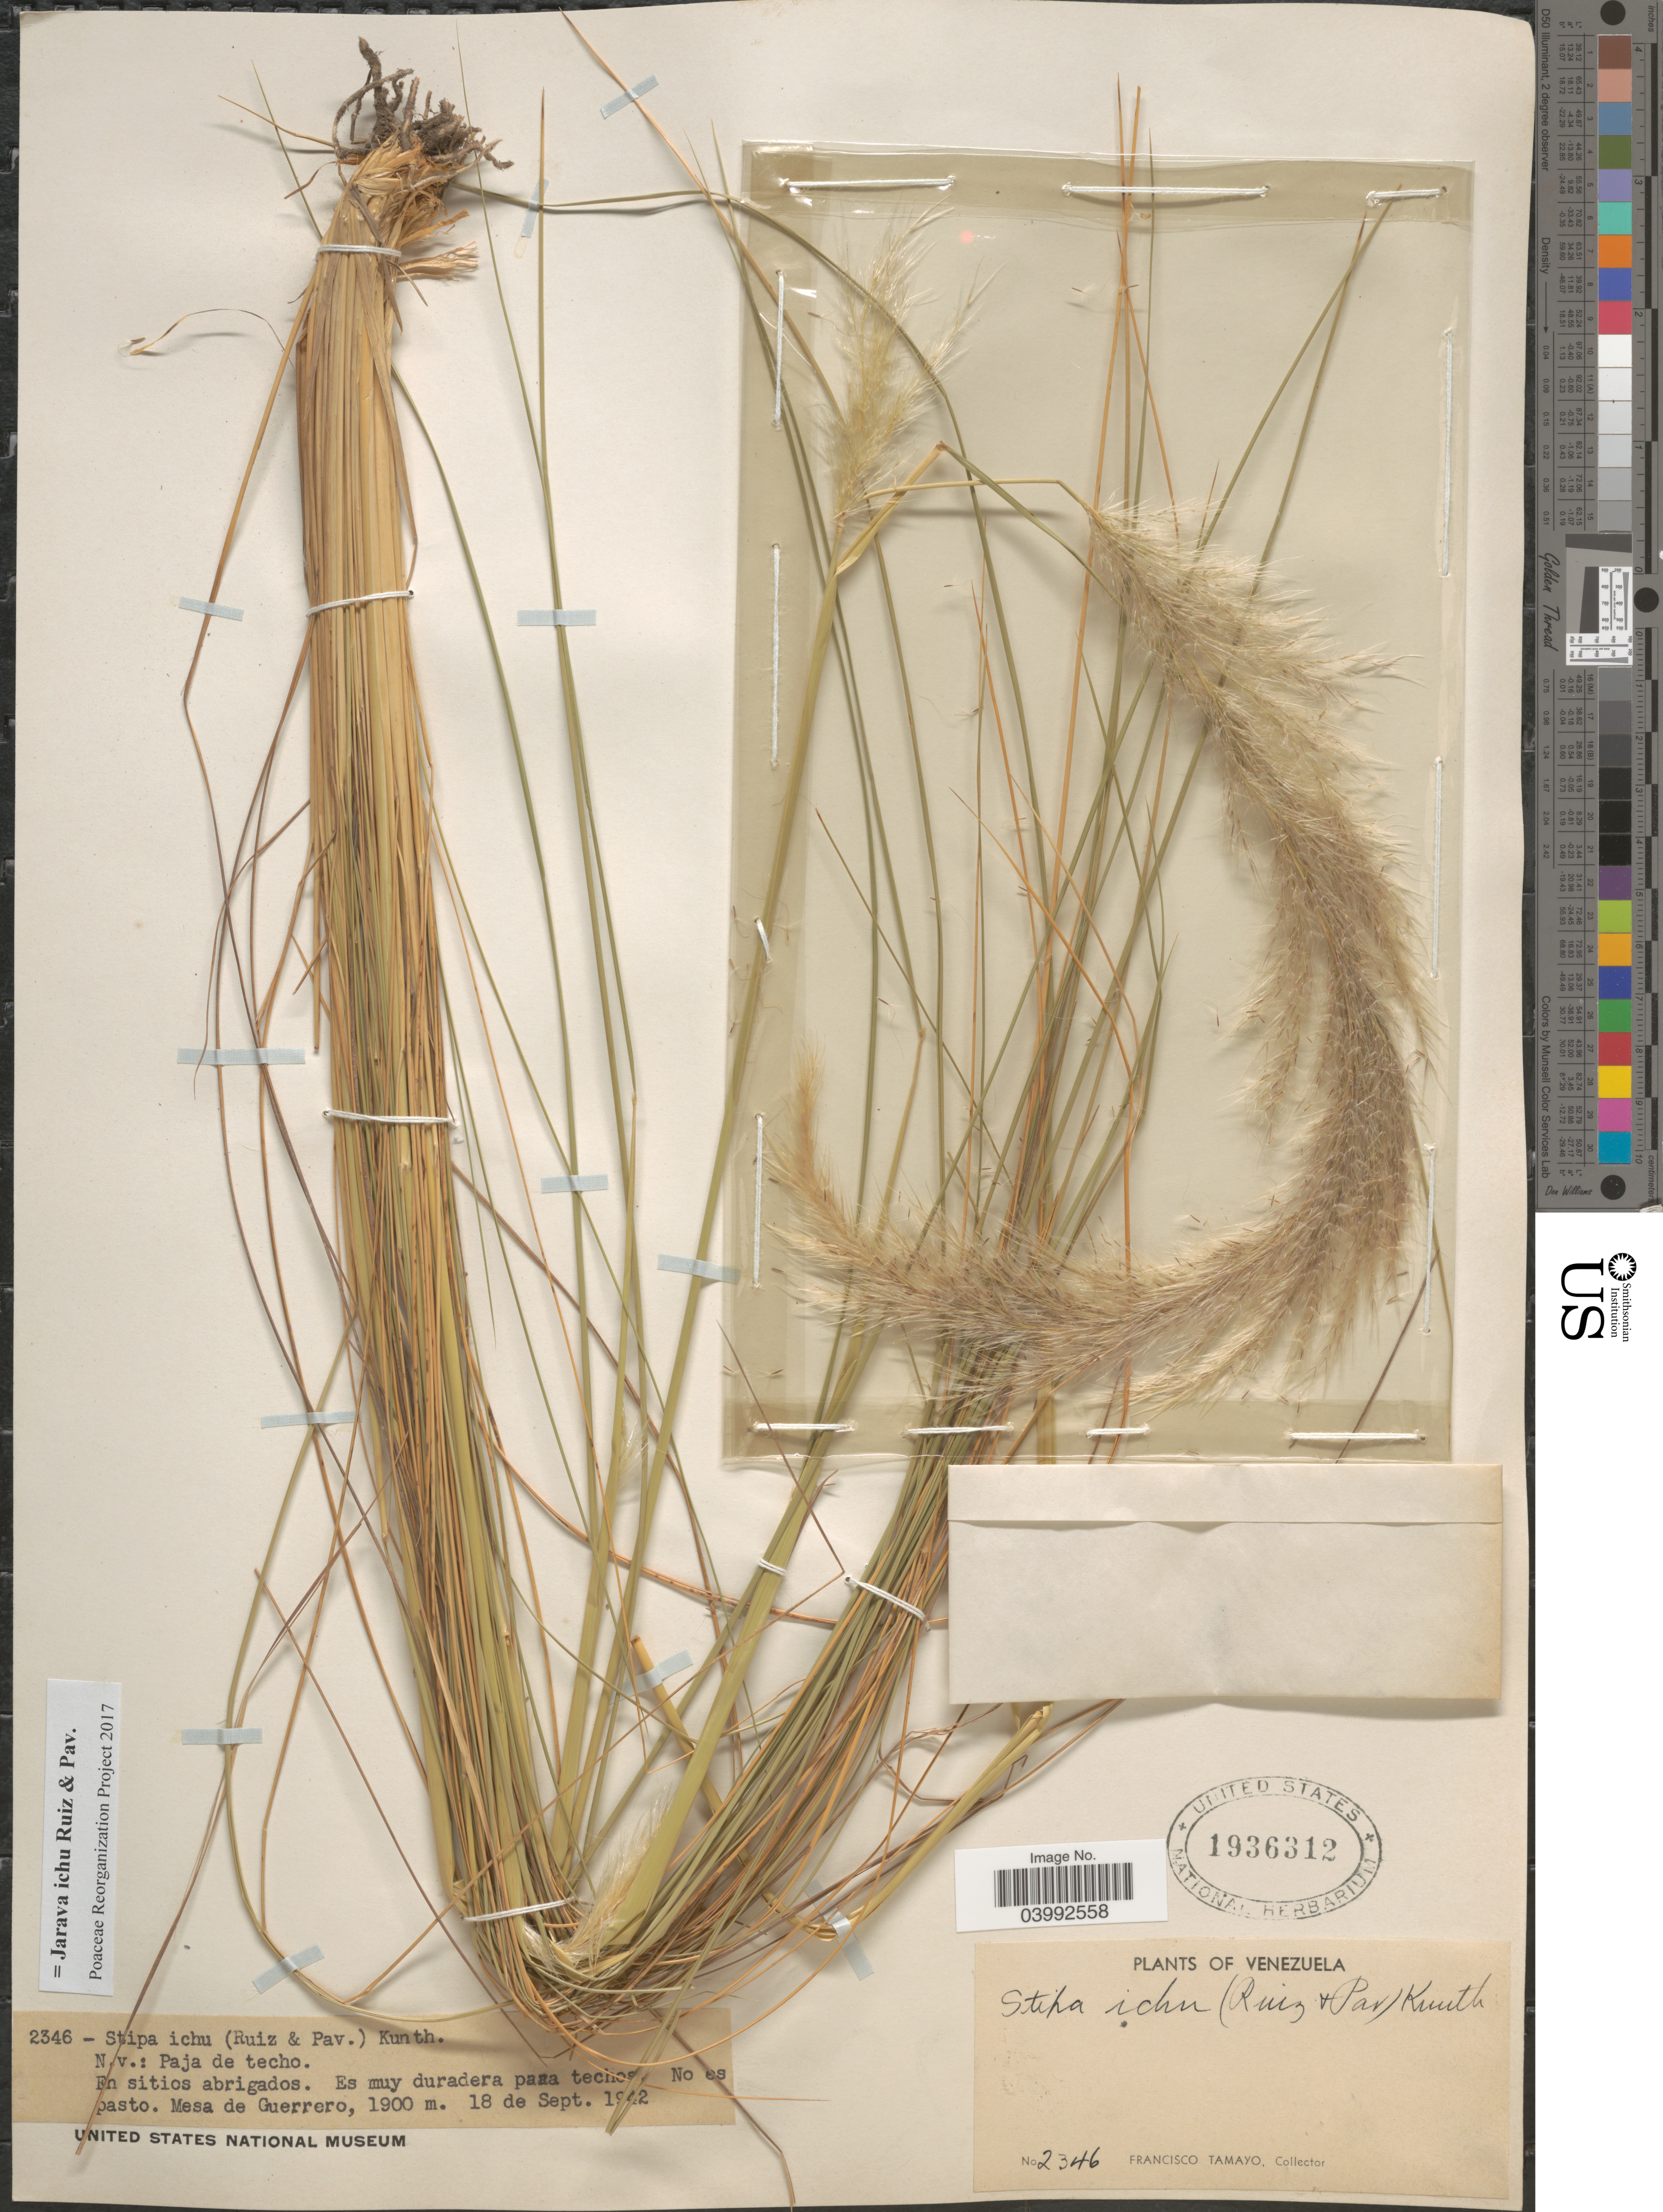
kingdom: Plantae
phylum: Tracheophyta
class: Liliopsida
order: Poales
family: Poaceae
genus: Jarava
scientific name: Jarava ichu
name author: Ruiz & Pav.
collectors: F. Tamayo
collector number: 2346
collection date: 1942-09-18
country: Venezuela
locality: Mesa de Guerrero.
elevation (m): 1900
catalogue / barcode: US 1936312